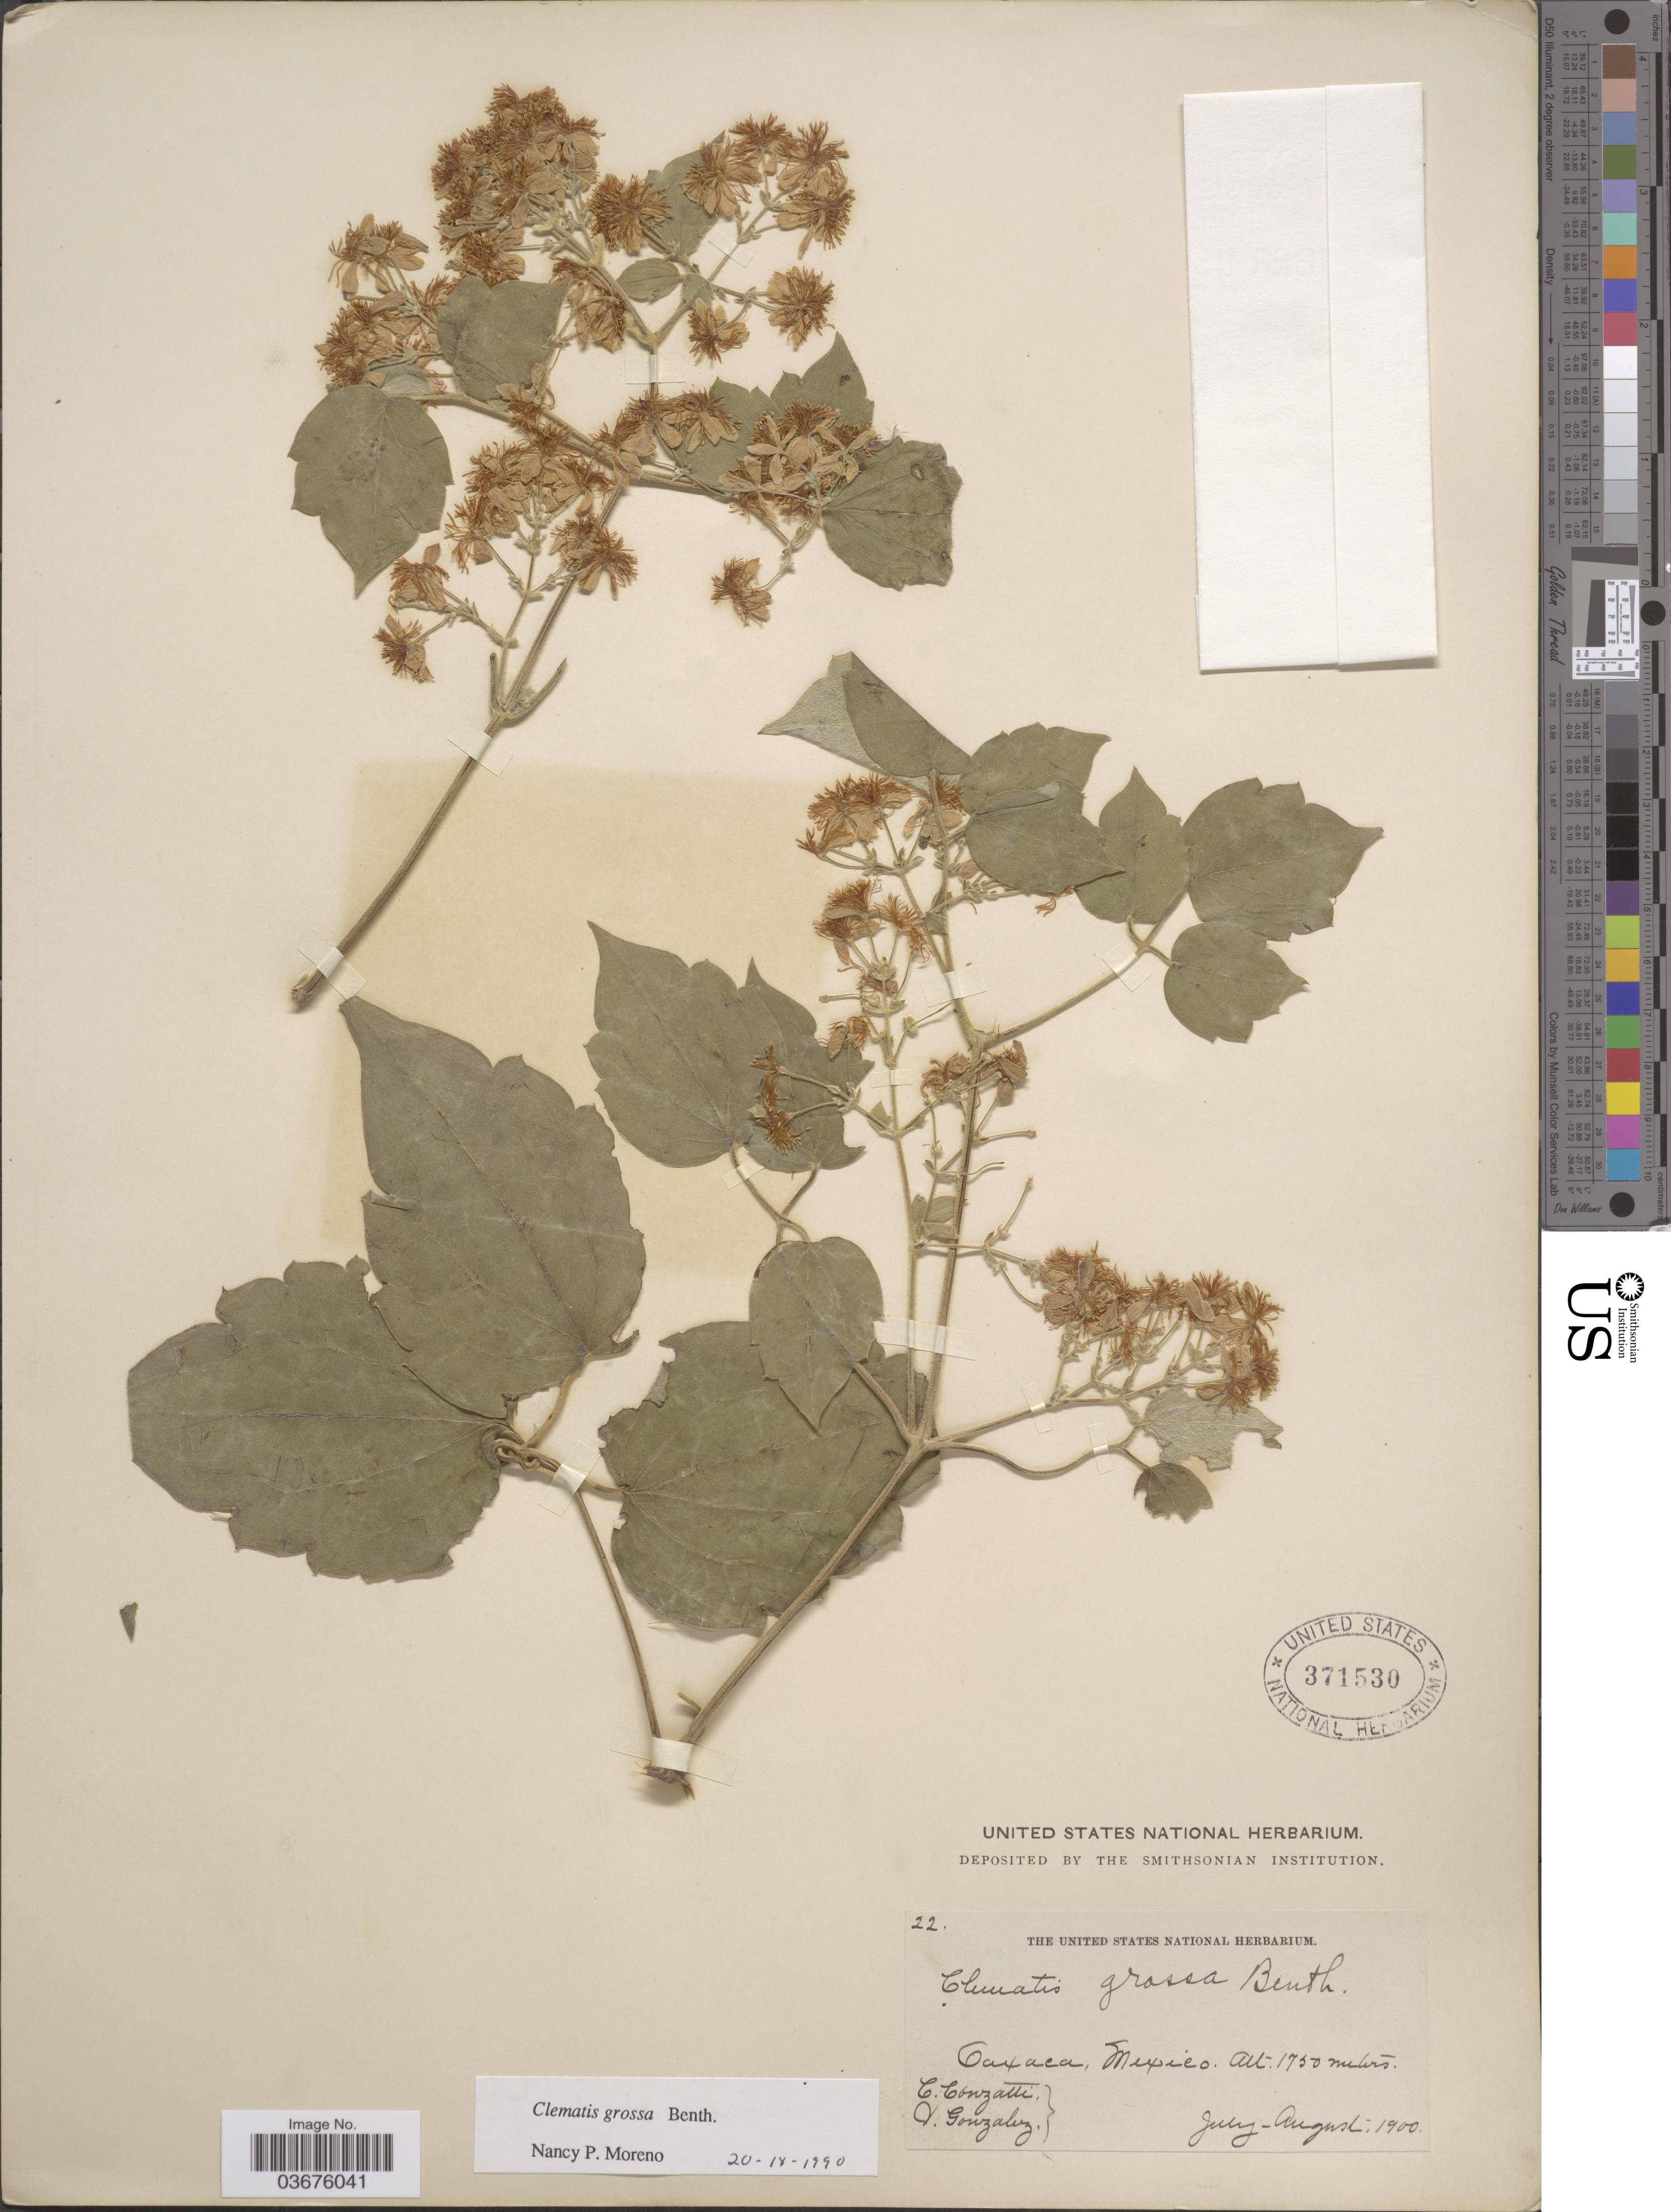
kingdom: Plantae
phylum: Tracheophyta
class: Magnoliopsida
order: Ranunculales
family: Ranunculaceae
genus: Clematis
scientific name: Clematis grossa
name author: Benth.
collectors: C. Conzatti & V. Gonzalez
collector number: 22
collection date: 1900-07/1900-08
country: Mexico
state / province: Oaxaca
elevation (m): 1750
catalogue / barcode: US 371530